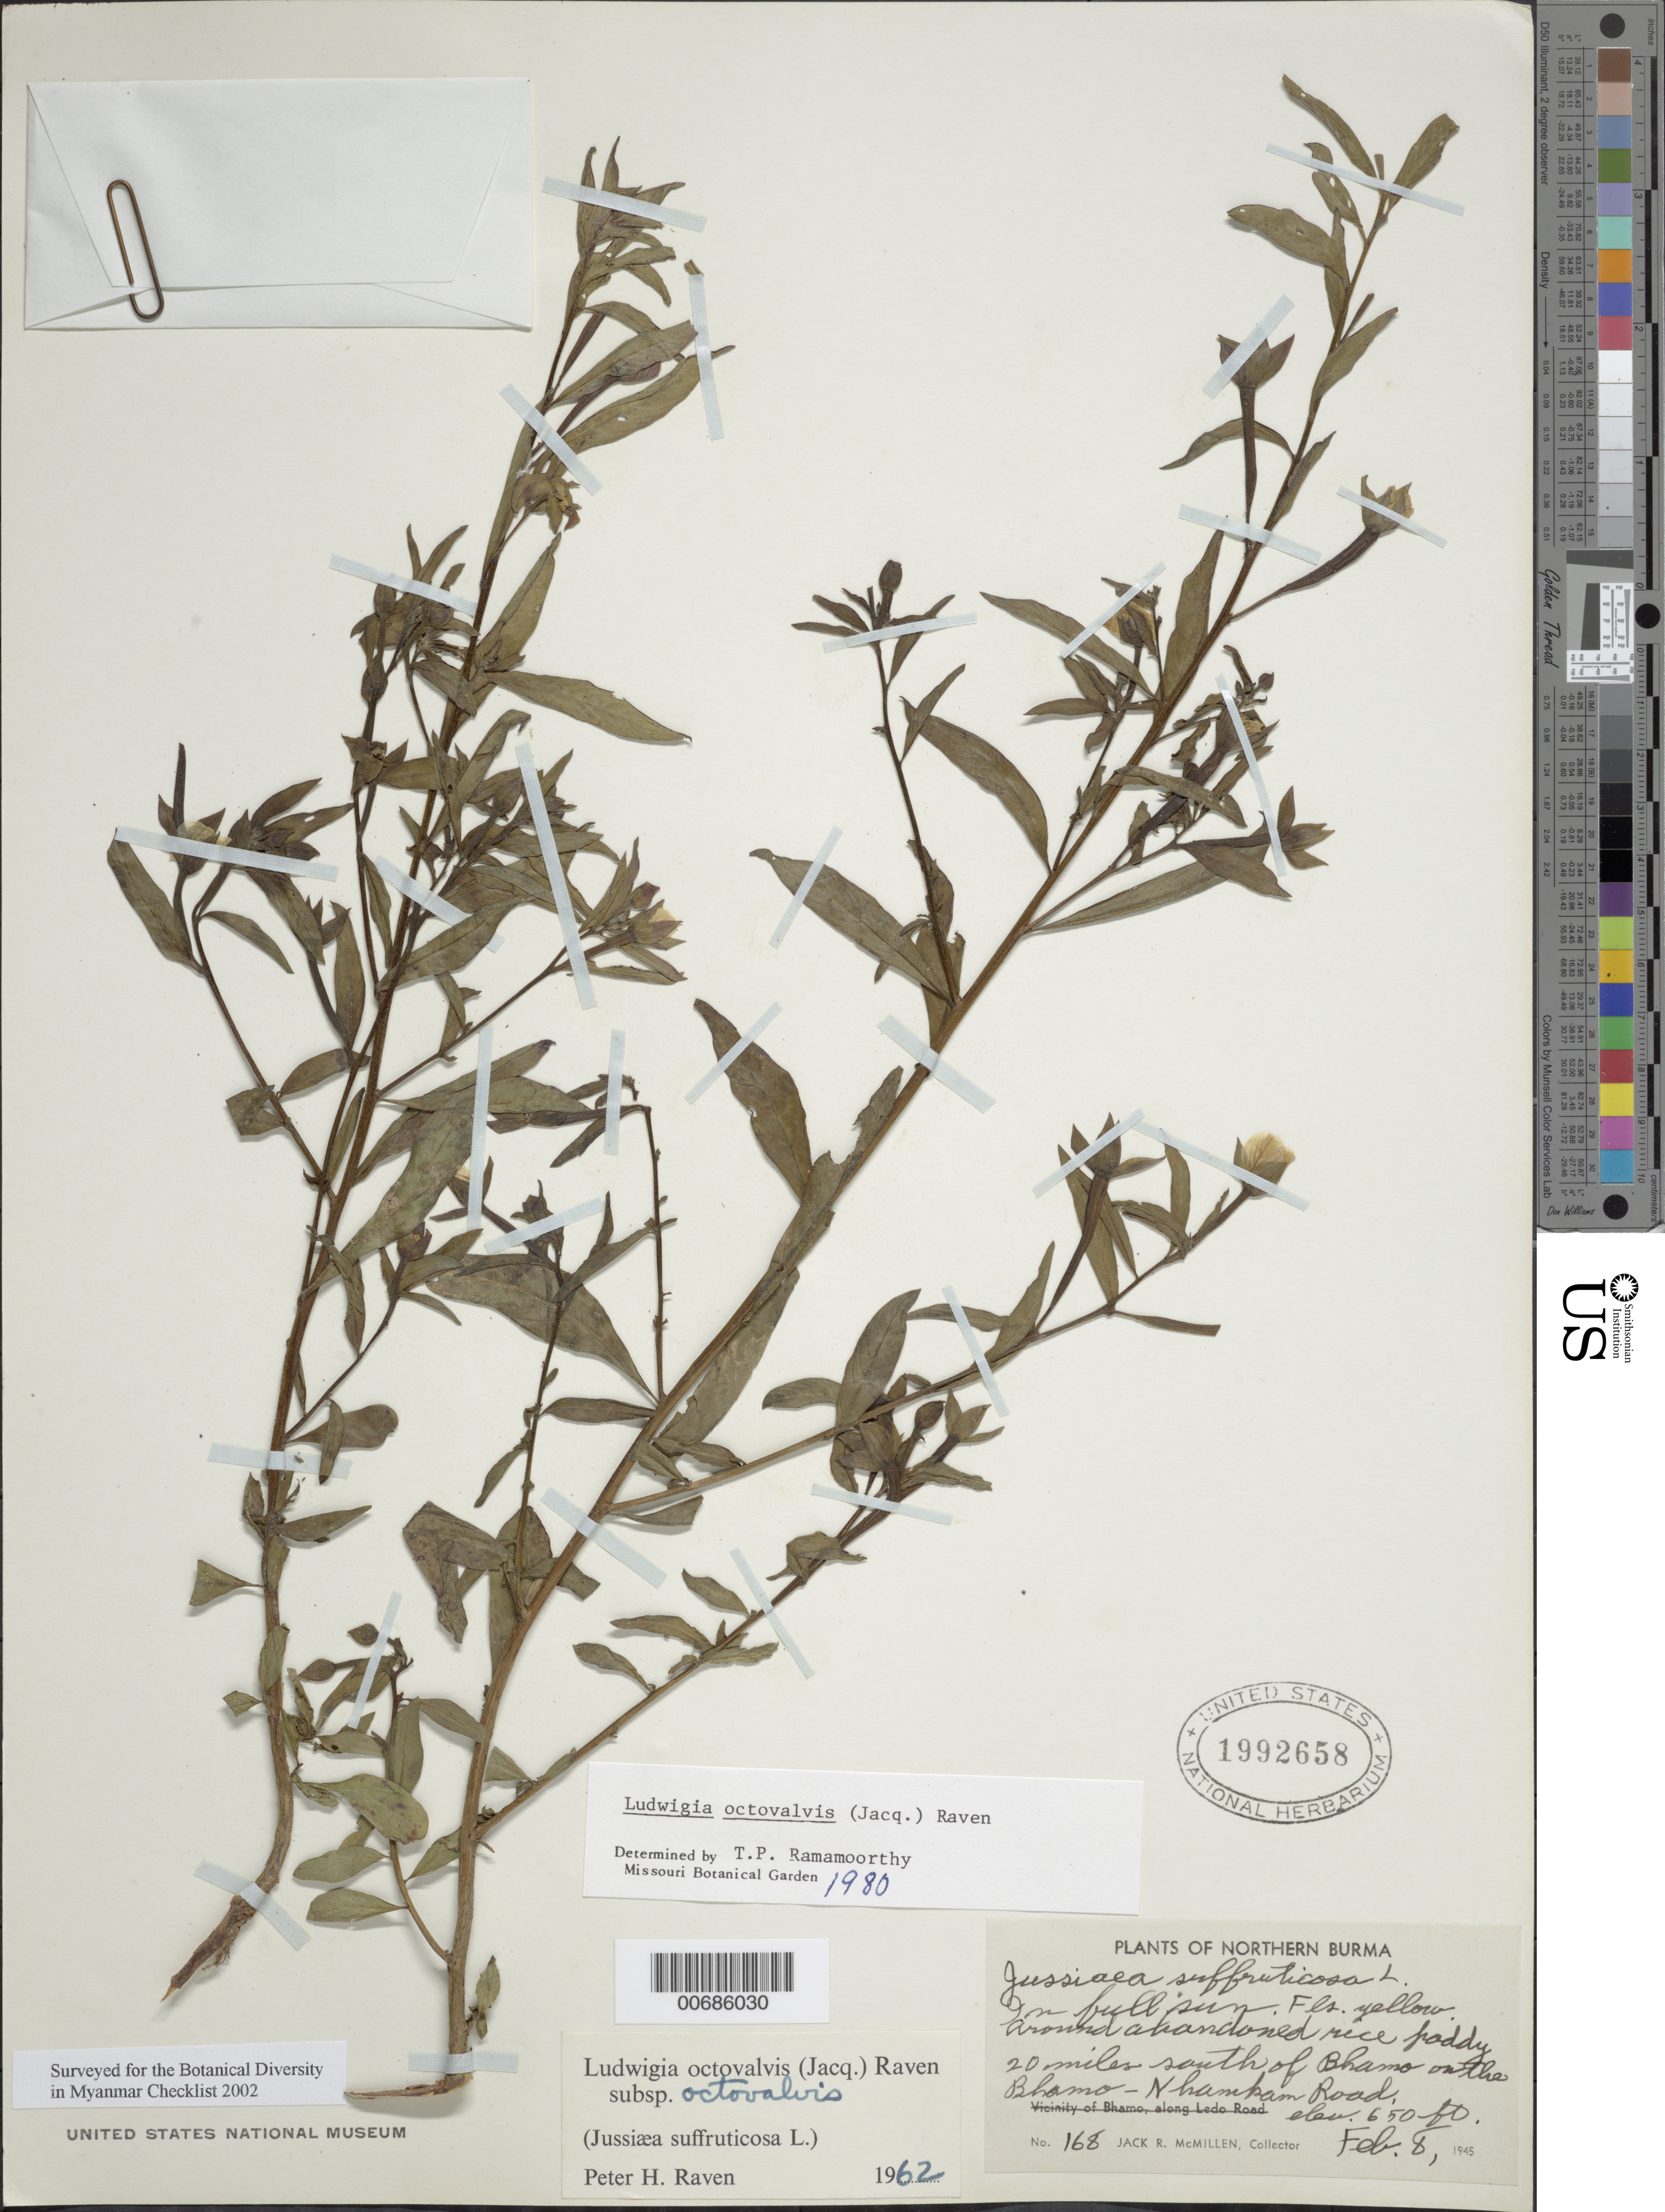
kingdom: Plantae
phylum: Tracheophyta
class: Magnoliopsida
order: Myrtales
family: Onagraceae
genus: Ludwigia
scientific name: Ludwigia octovalvis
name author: (Jacq.) P.H. Raven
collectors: J. McMillen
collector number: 168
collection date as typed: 08 Feb 1945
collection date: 1945-02-08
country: Myanmar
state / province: Kachin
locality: Bhamo, 20 mi. S of, Bhamo to Nhamkam Road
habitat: Abandoned rice paddy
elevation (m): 198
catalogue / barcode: US 1992658